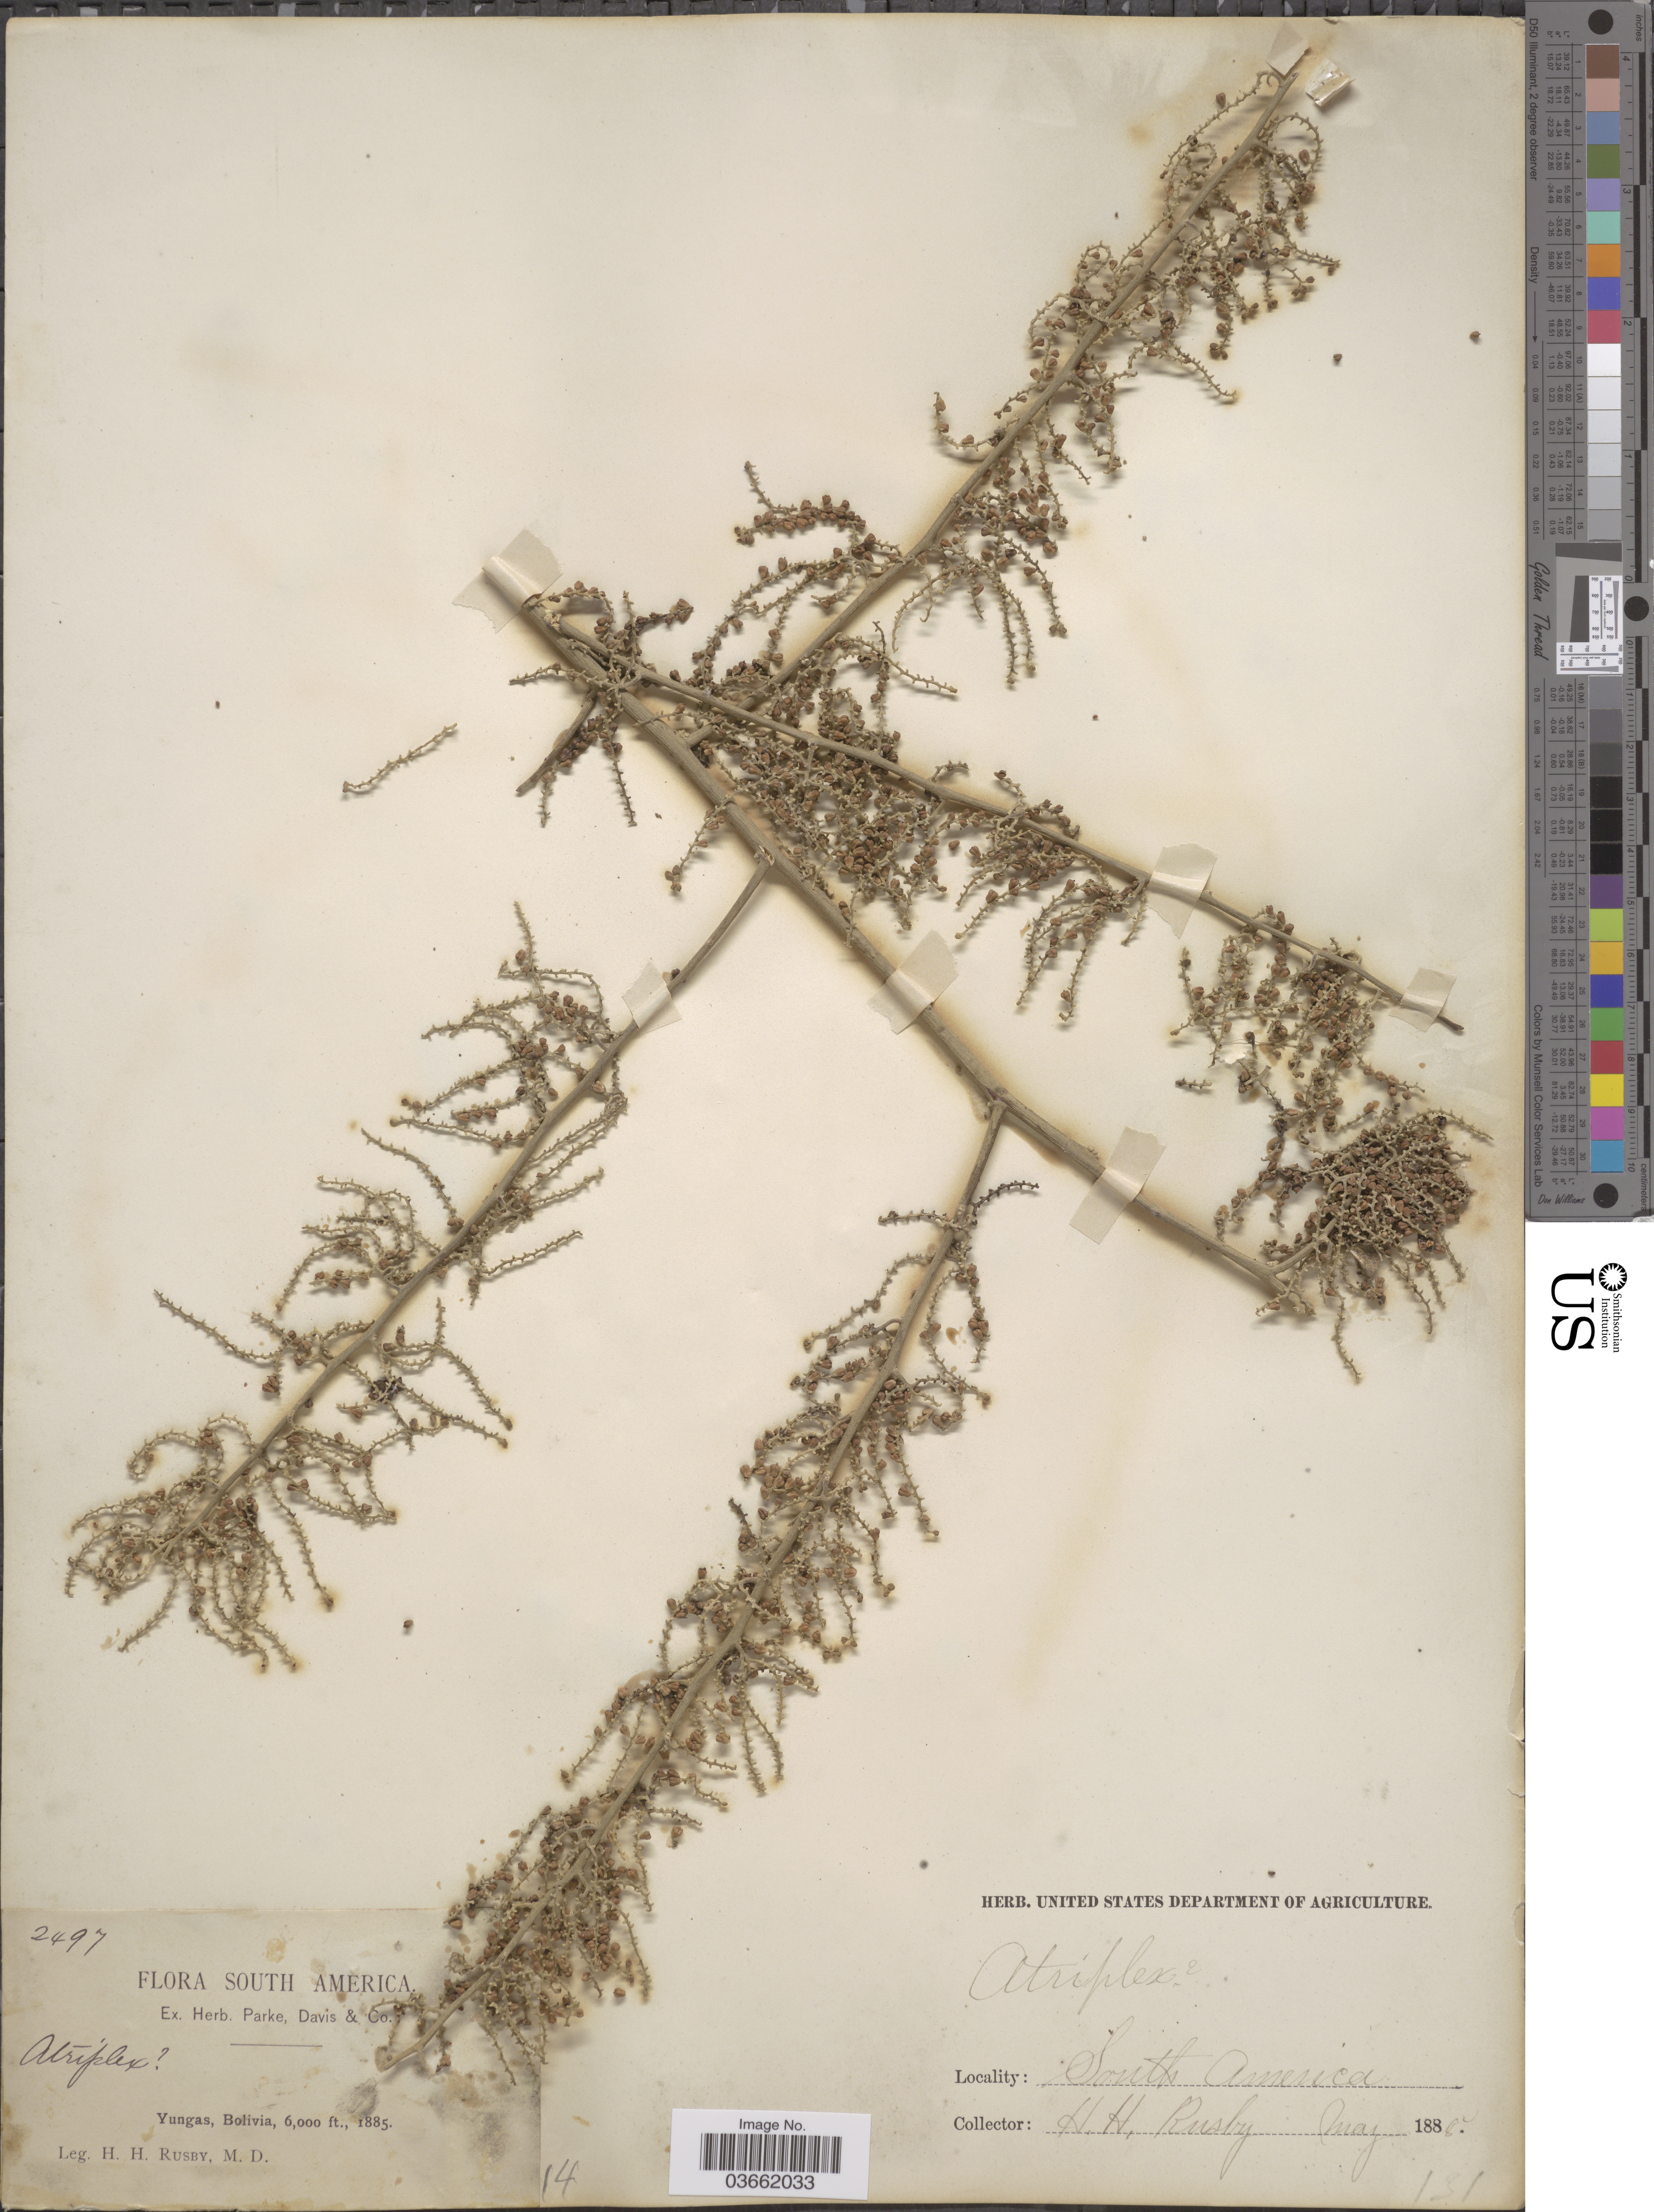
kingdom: Plantae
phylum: Tracheophyta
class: Magnoliopsida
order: Caryophyllales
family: Nyctaginaceae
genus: Cryptocarpus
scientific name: Cryptocarpus pyriformis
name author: Kunth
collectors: H. H. Rusby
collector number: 2497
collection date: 1885-05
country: Bolivia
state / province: La Paz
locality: Yungas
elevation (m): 1829